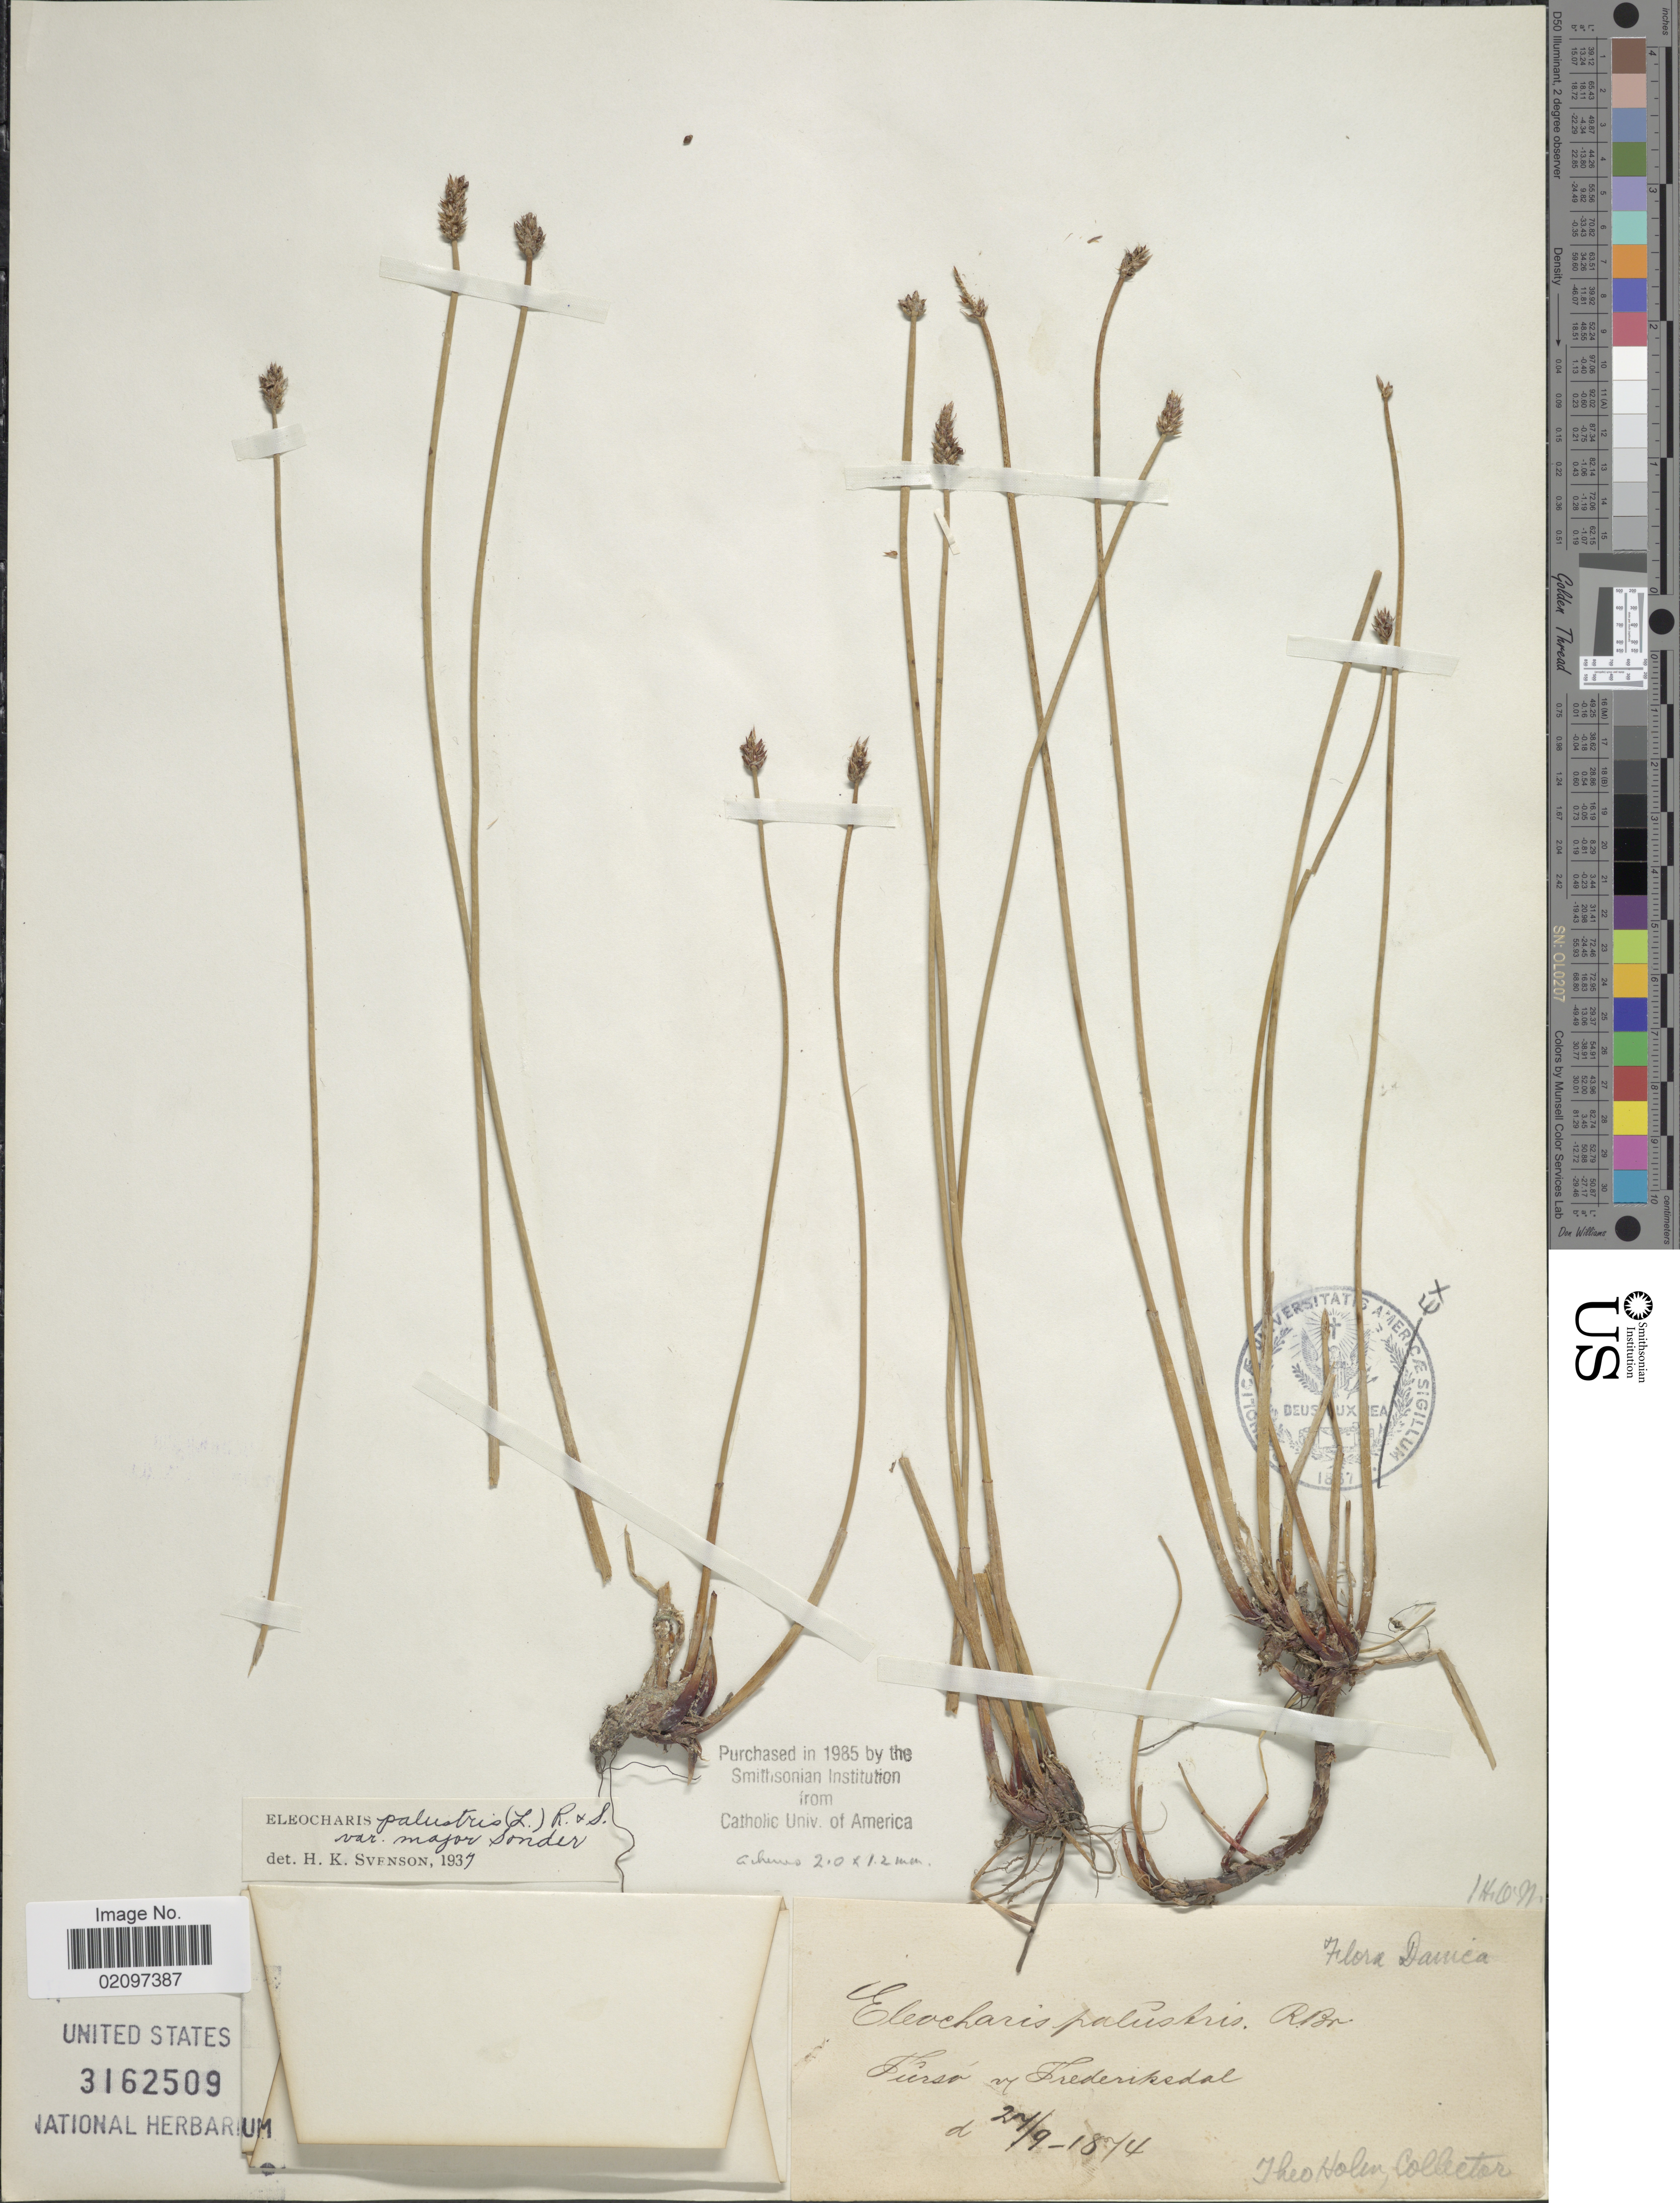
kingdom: Plantae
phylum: Tracheophyta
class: Liliopsida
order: Poales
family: Cyperaceae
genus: Eleocharis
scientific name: Eleocharis palustris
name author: (L.) Roem. & Schult.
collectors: H. T. Holm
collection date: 1874-09-27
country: Denmark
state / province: Hovedstaden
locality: Fursa [illegible text] Frederiksdal. Danica.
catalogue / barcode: US 3162509